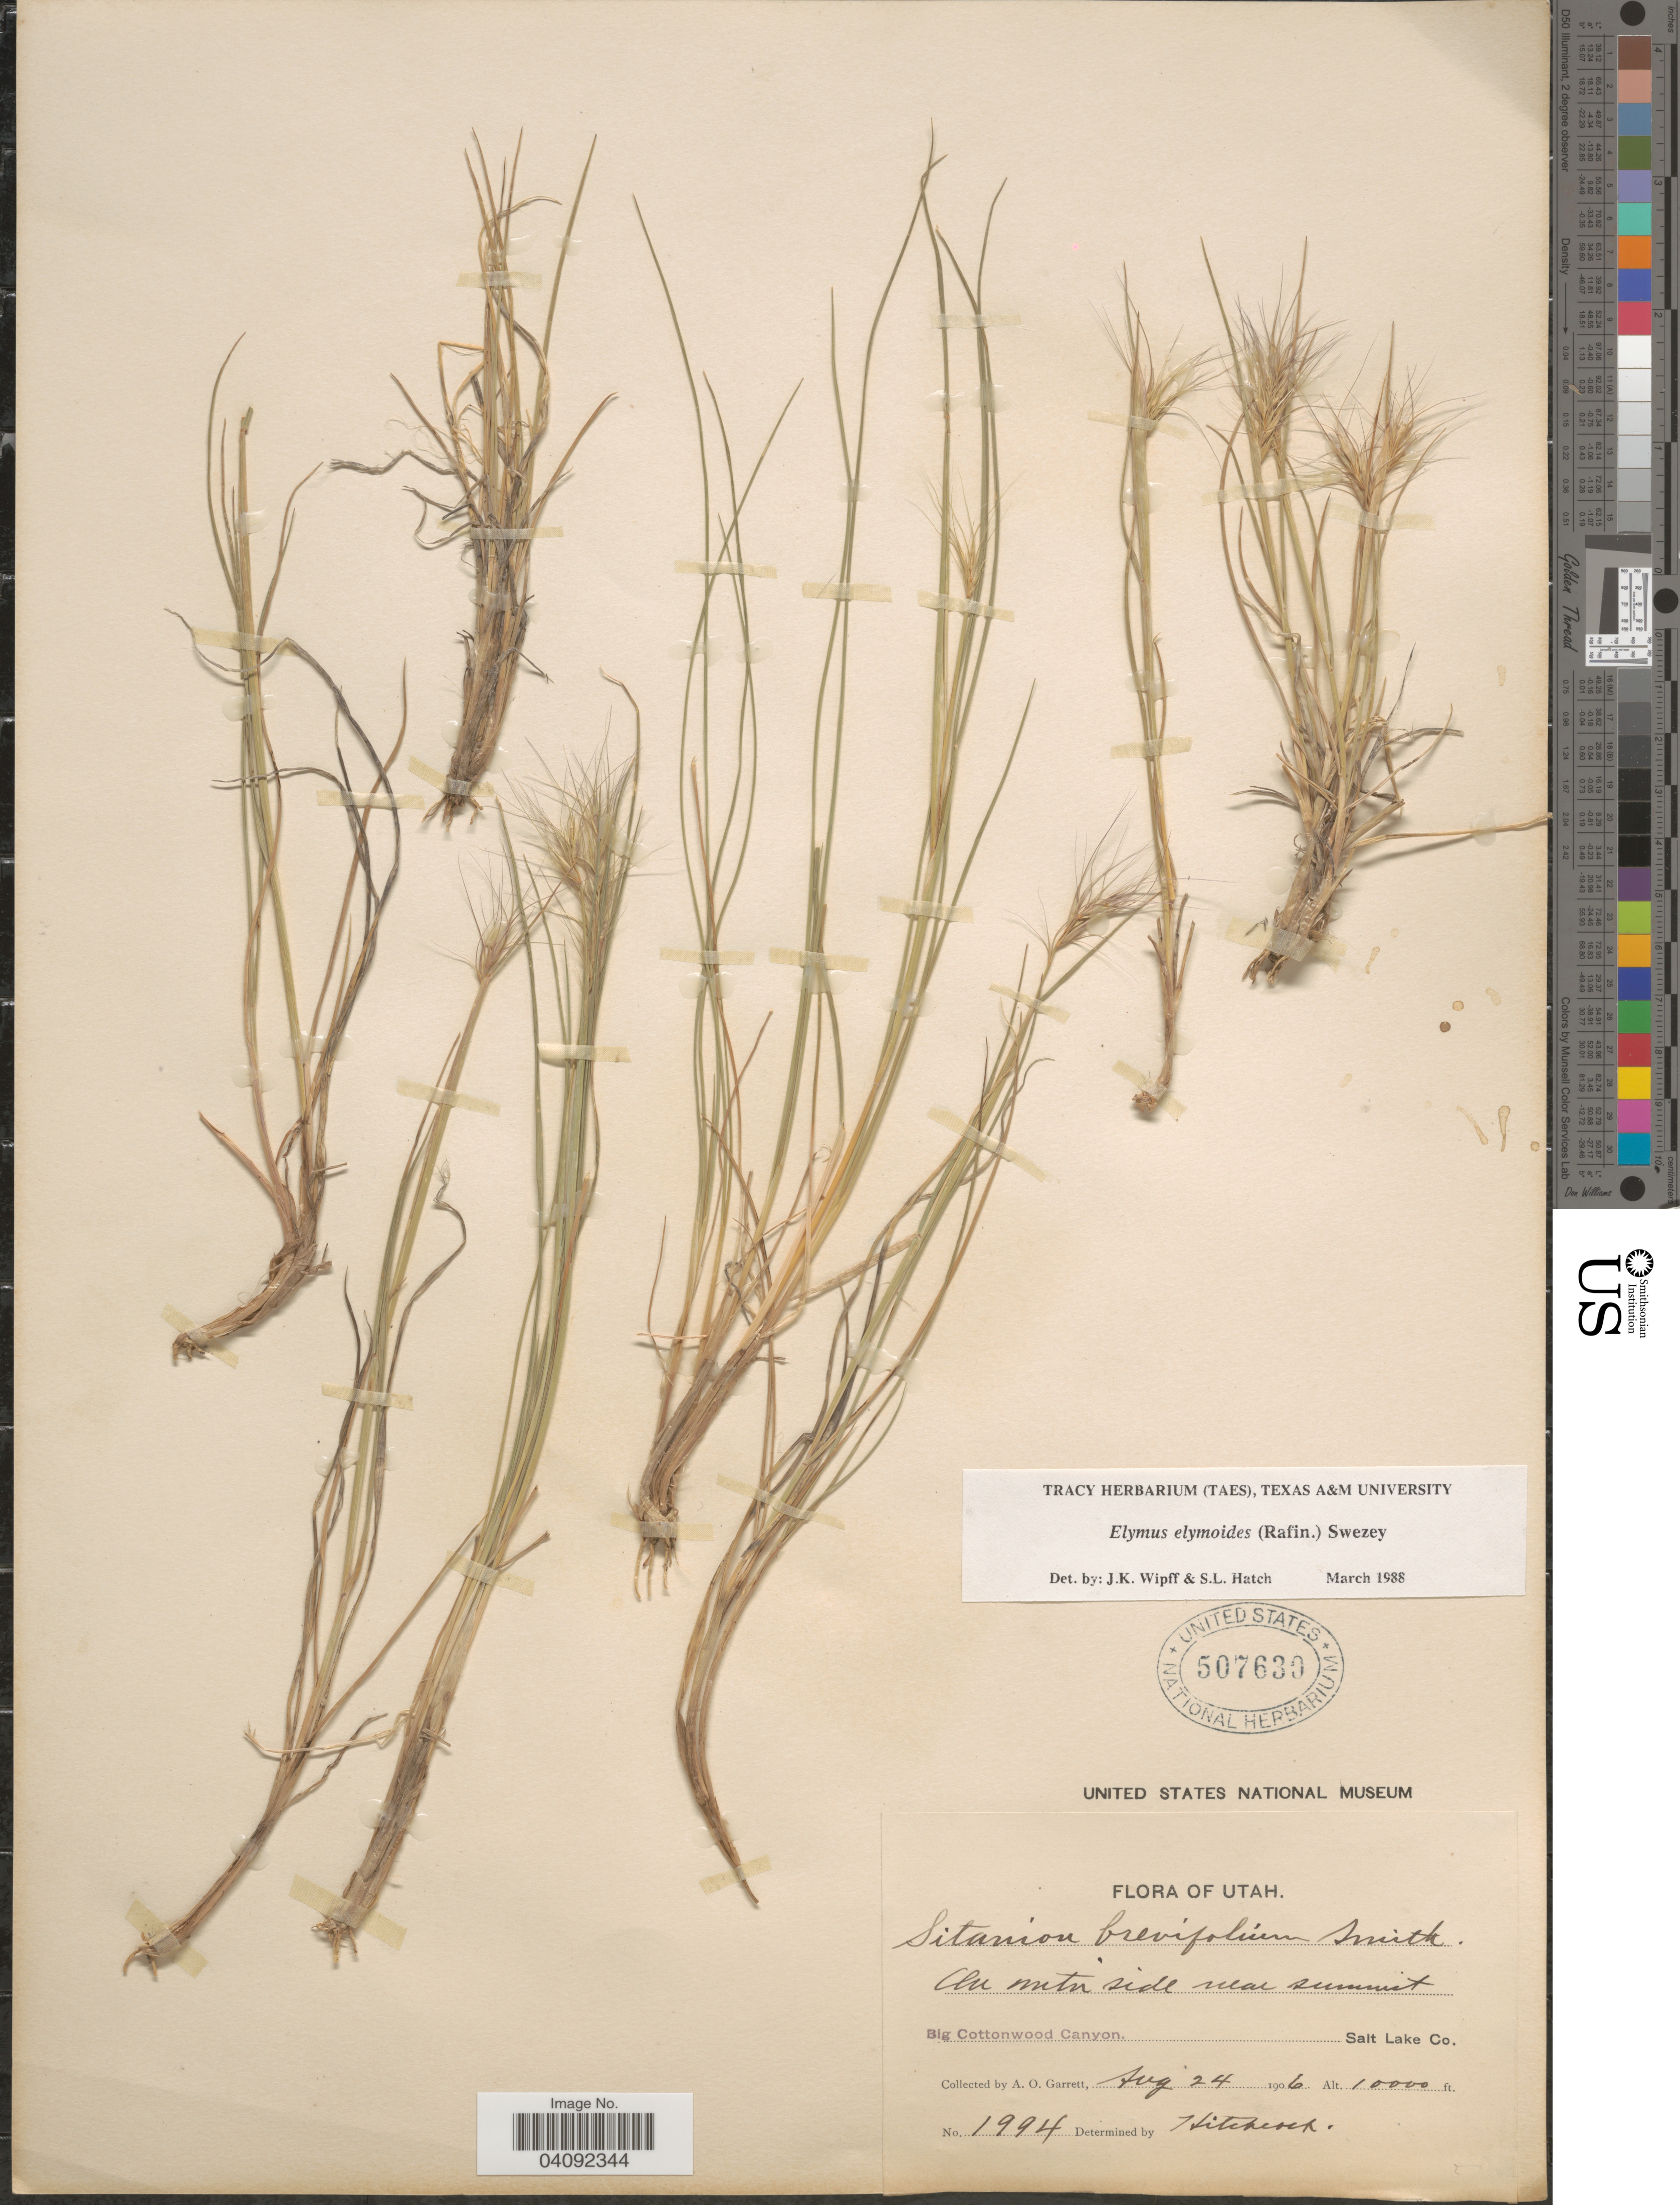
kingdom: Plantae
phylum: Tracheophyta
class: Liliopsida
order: Poales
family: Poaceae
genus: Elymus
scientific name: Elymus elymoides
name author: (Raf.) Swezey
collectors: A. O. Garrett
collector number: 1994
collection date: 1906-08-24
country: United States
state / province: Utah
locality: On Mtn side near summit. Big Cottonwood Canyon. Salt Lake Co.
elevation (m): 3048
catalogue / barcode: US 507630